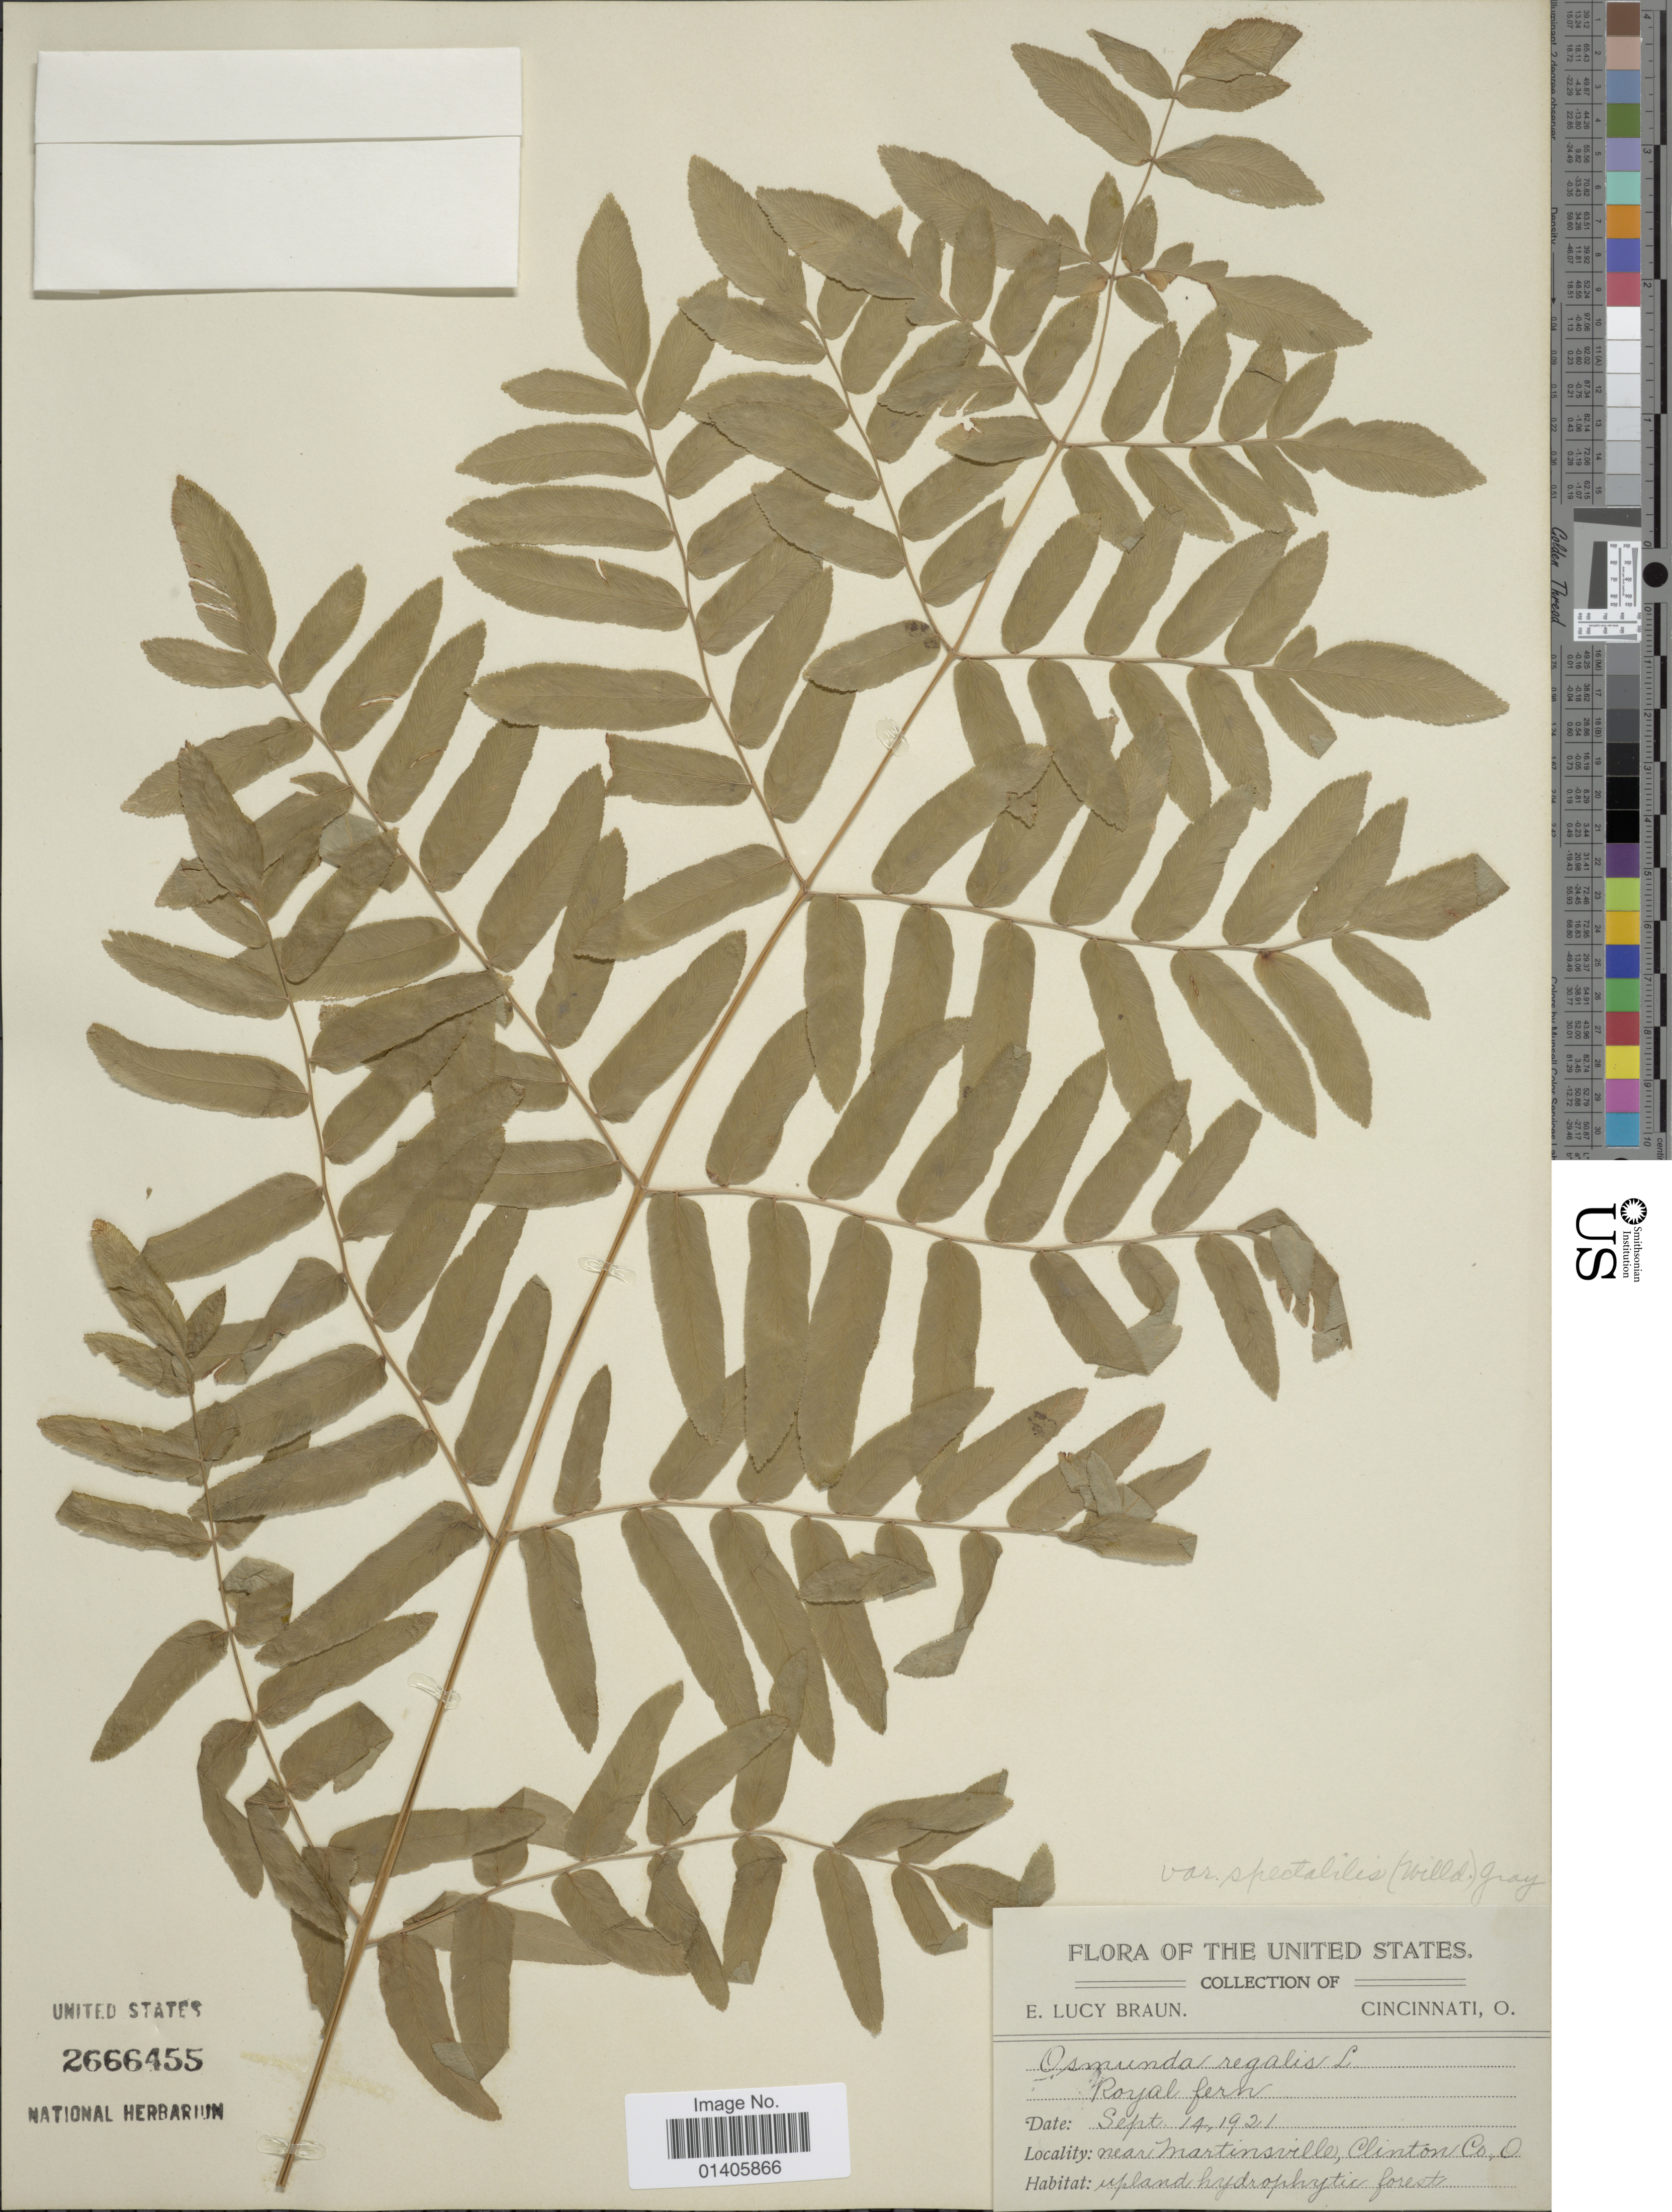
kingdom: Plantae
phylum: Tracheophyta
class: Polypodiopsida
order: Osmundales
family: Osmundaceae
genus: Osmunda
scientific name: Osmunda regalis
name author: L.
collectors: E. L. Braun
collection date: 1921-09-14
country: United States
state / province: Ohio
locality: Near Martinsville, Clinton Co.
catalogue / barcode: US 2666455